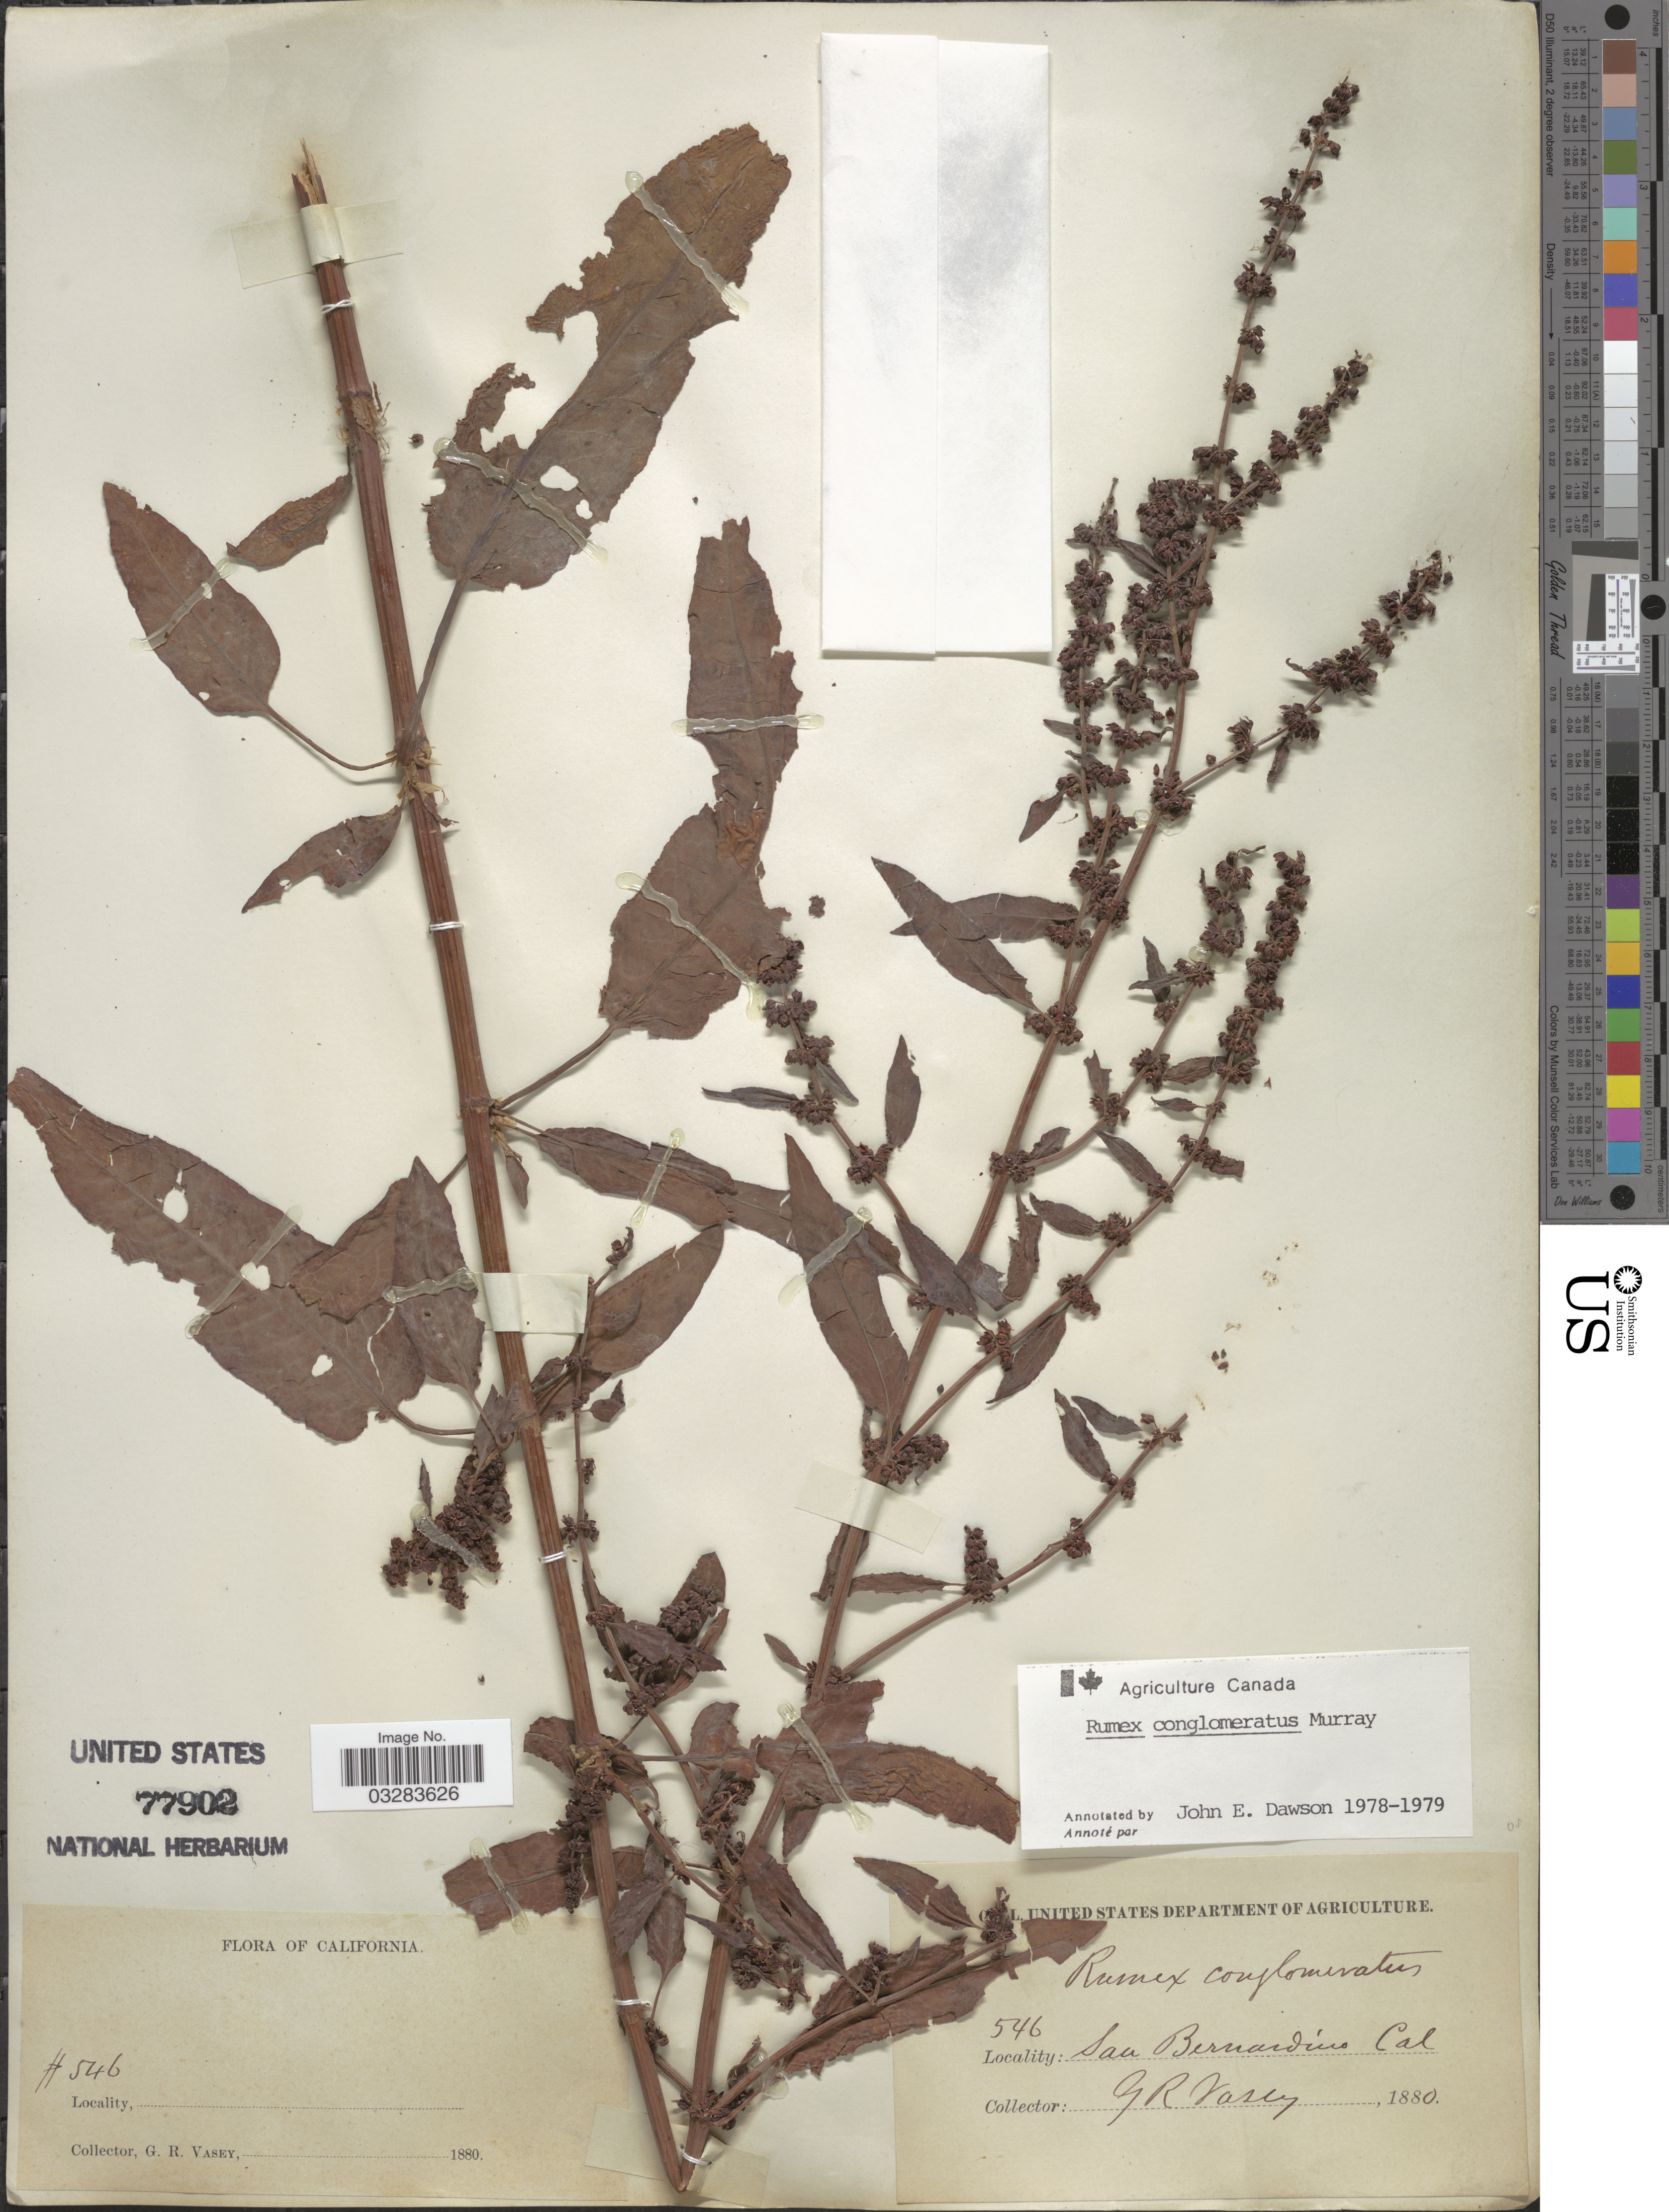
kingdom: Plantae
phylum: Tracheophyta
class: Magnoliopsida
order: Caryophyllales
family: Polygonaceae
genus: Rumex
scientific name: Rumex conglomeratus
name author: Murray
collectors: G. R. Vasey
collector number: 546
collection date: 1880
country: United States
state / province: California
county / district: San Bernardino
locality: San Bernardino.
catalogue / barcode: US 77902